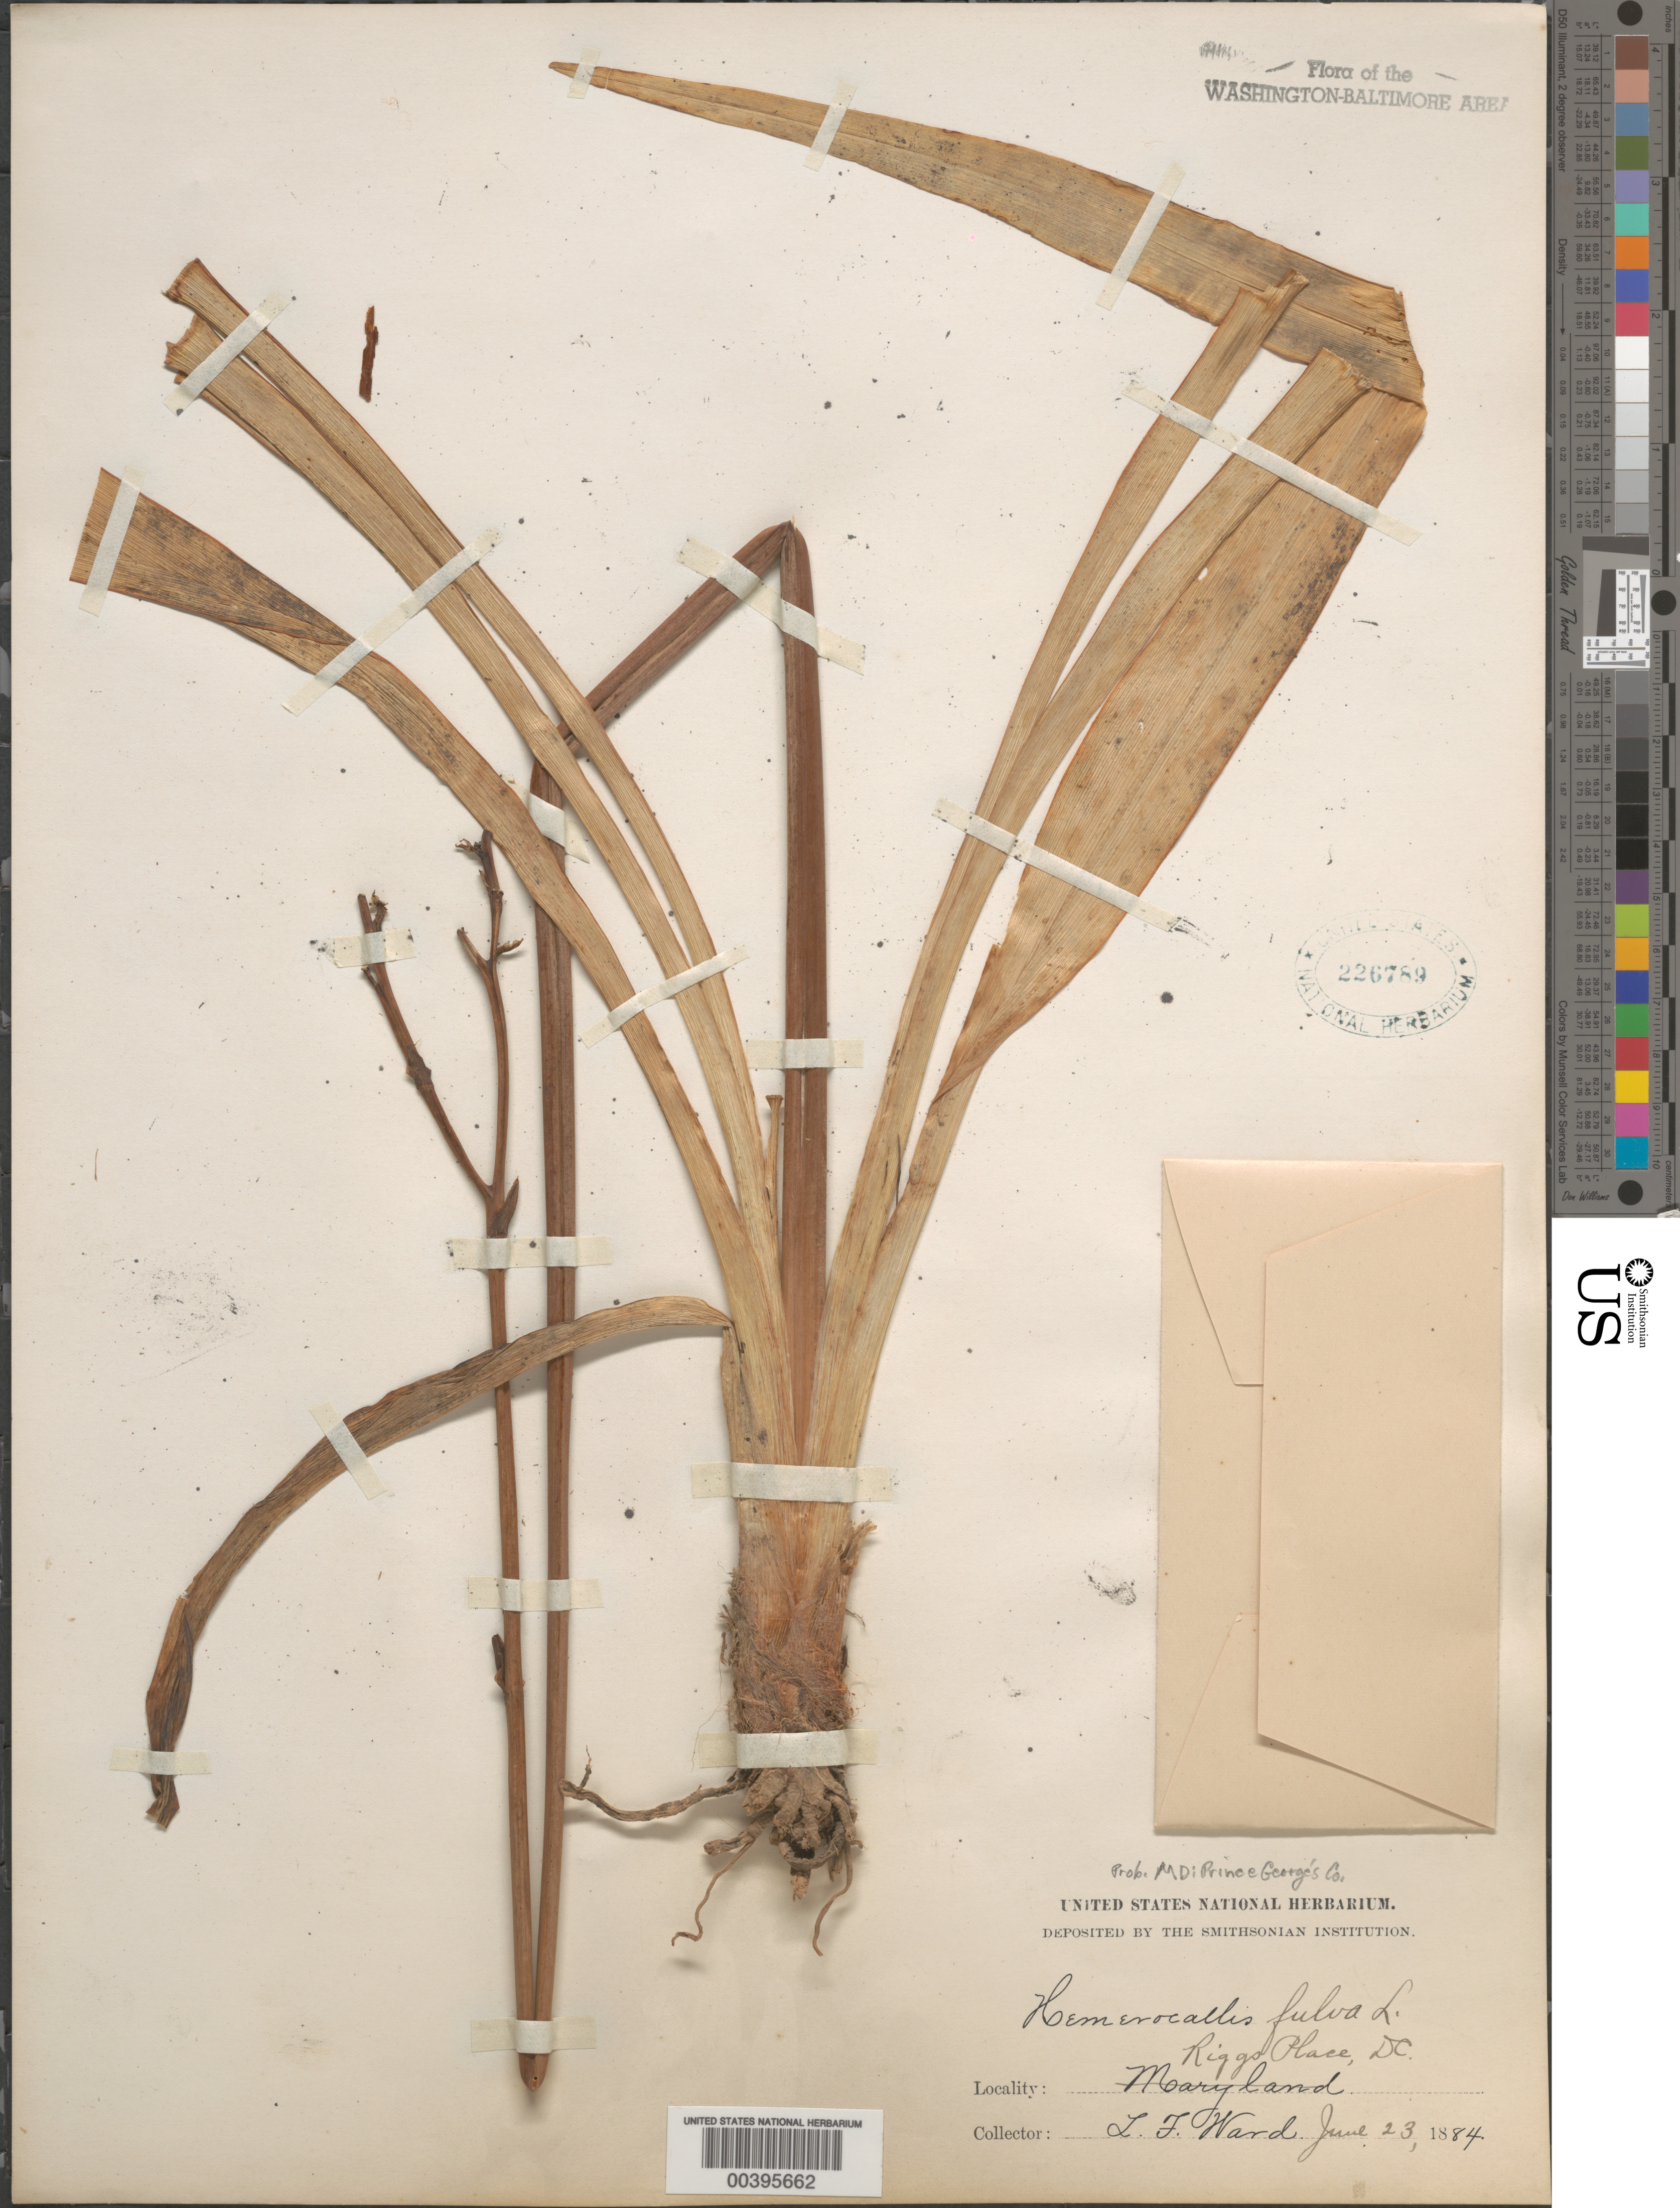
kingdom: Plantae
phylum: Tracheophyta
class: Liliopsida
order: Asparagales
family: Asphodelaceae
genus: Hemerocallis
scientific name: Hemerocallis fulva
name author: L.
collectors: L. F. Ward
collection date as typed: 23 Jun 1884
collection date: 1884-06-23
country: United States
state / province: District of Columbia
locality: Riggs Place Rock Creek Park and vicinity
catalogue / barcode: US 226789